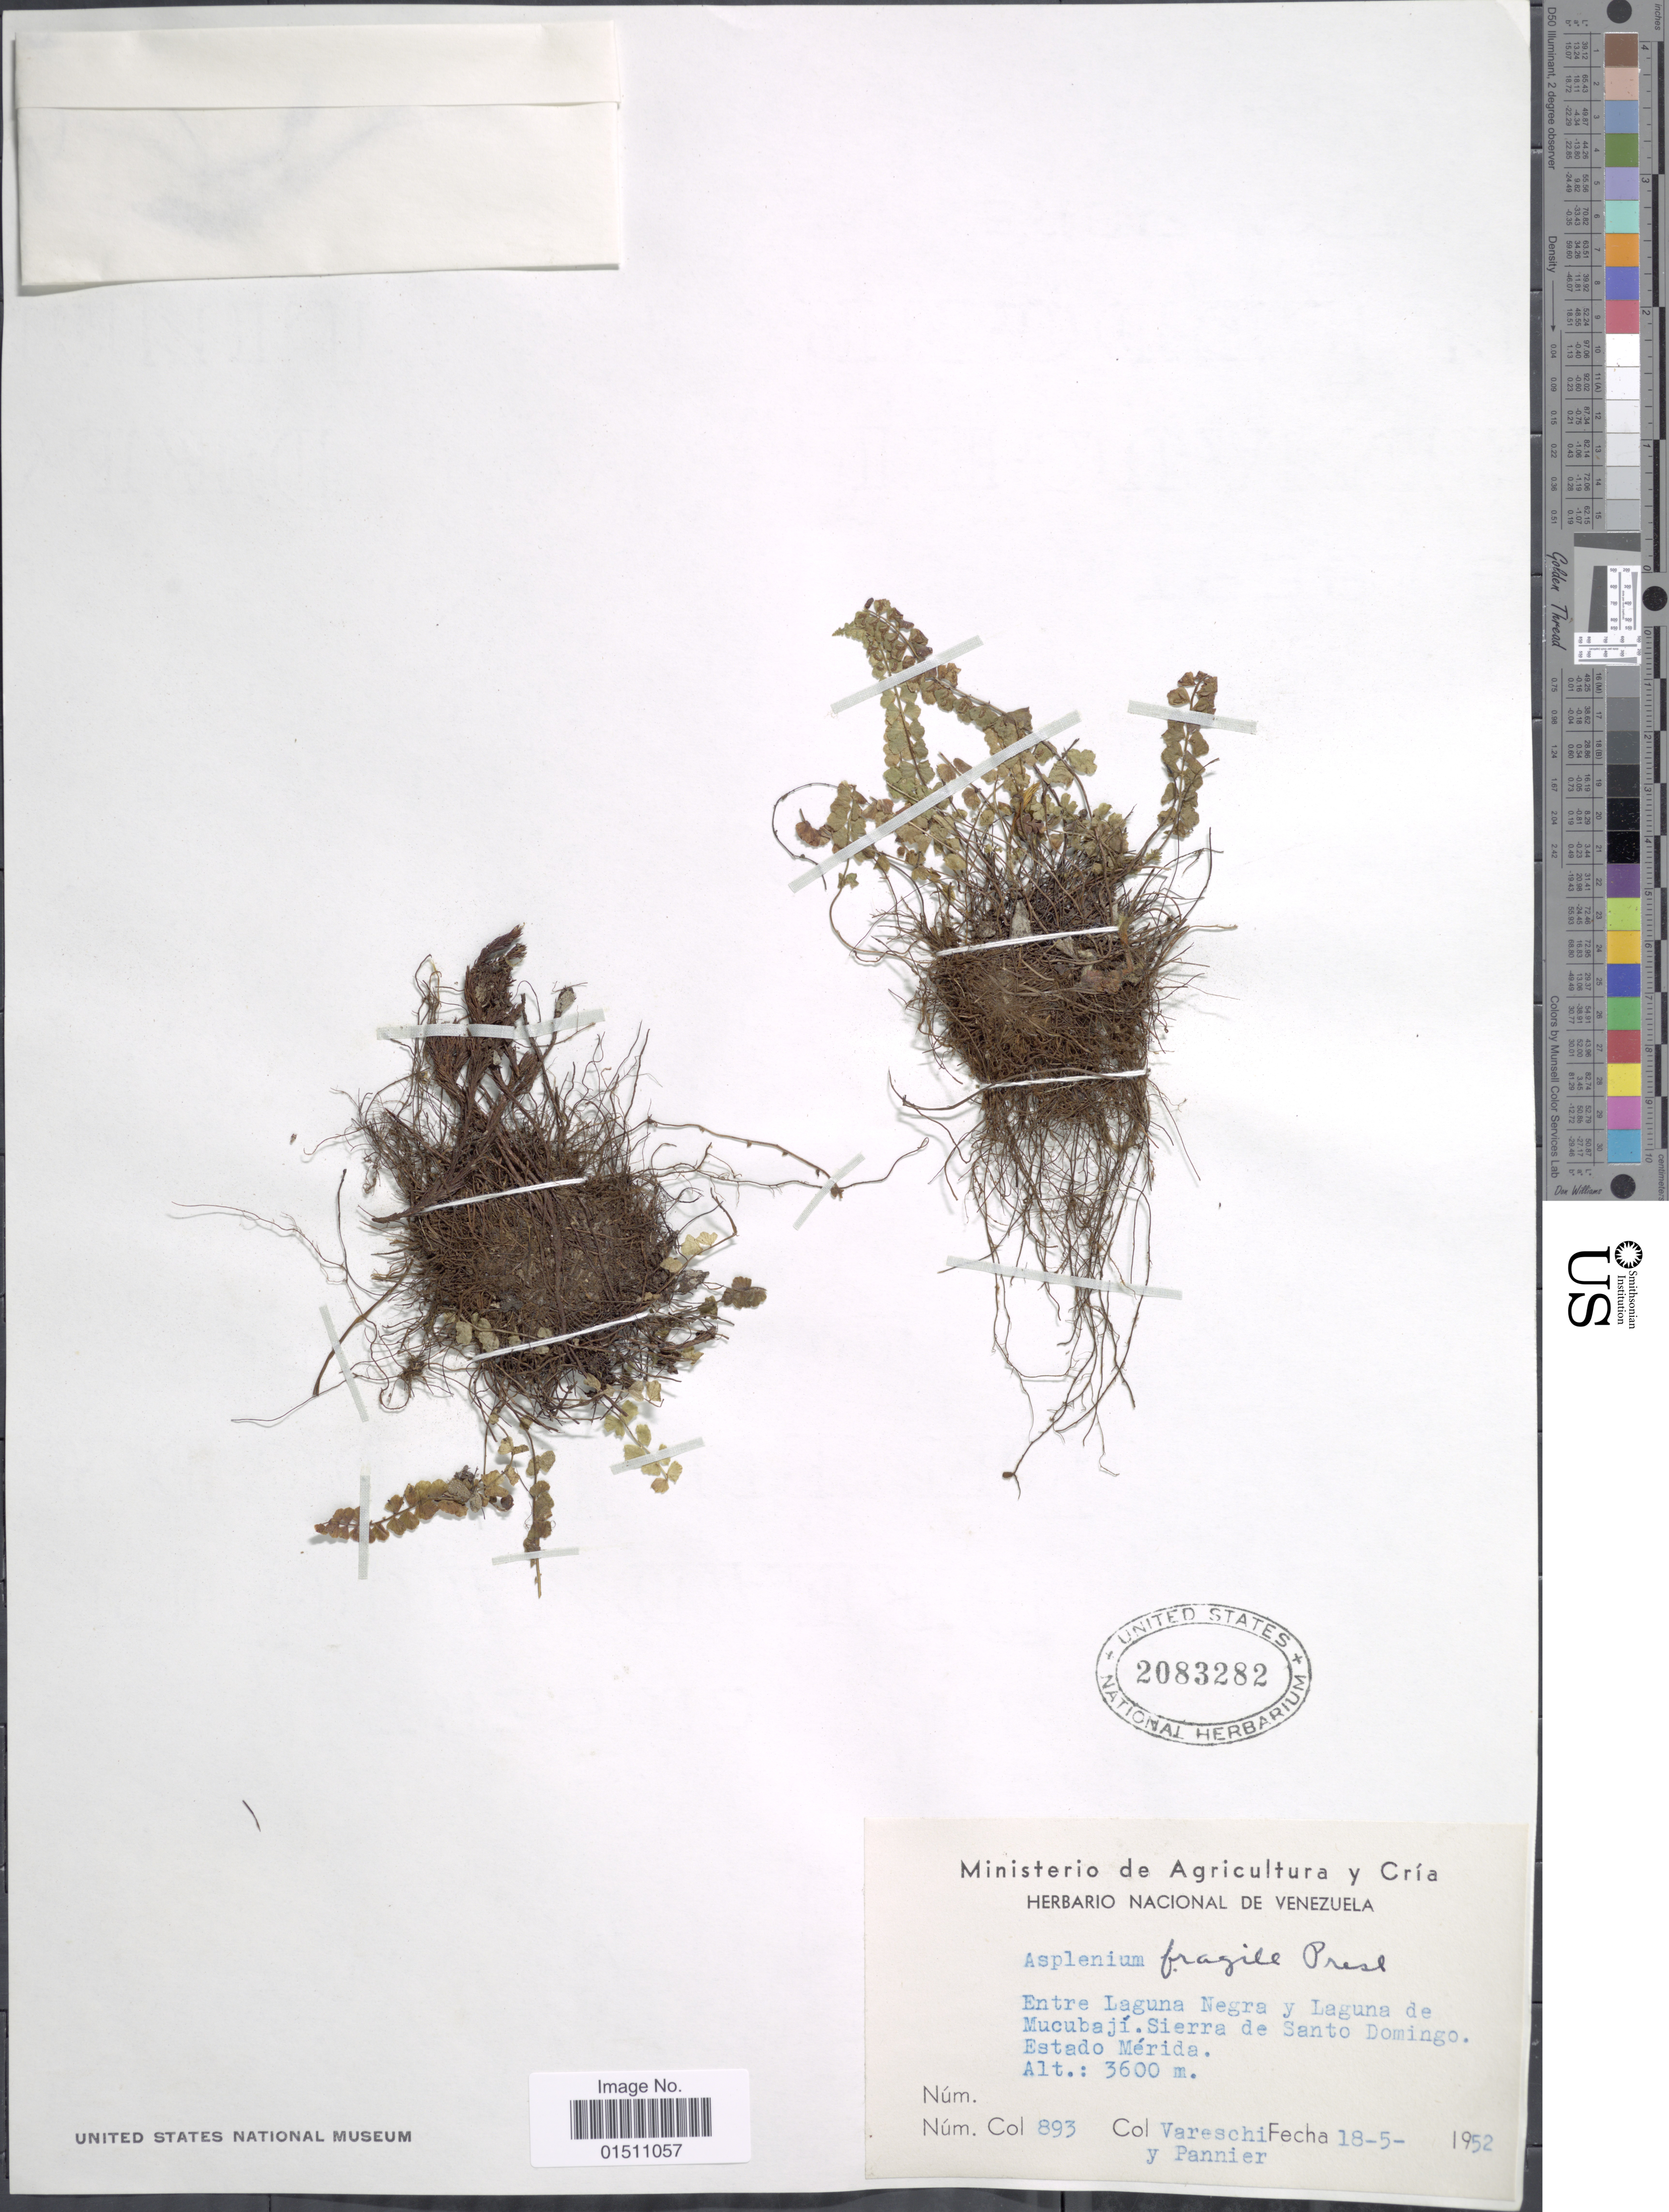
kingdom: Plantae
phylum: Tracheophyta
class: Polypodiopsida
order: Polypodiales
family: Aspleniaceae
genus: Asplenium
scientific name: Asplenium fragile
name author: C. Presl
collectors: -. Vareschi & Pannier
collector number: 893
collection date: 1952-05-18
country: Venezuela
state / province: Mérida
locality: Venezuela, Entre Laguna Negra y Laguna de Mucubaji. Sierra de Santo Domingo.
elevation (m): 3600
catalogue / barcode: US 2083282